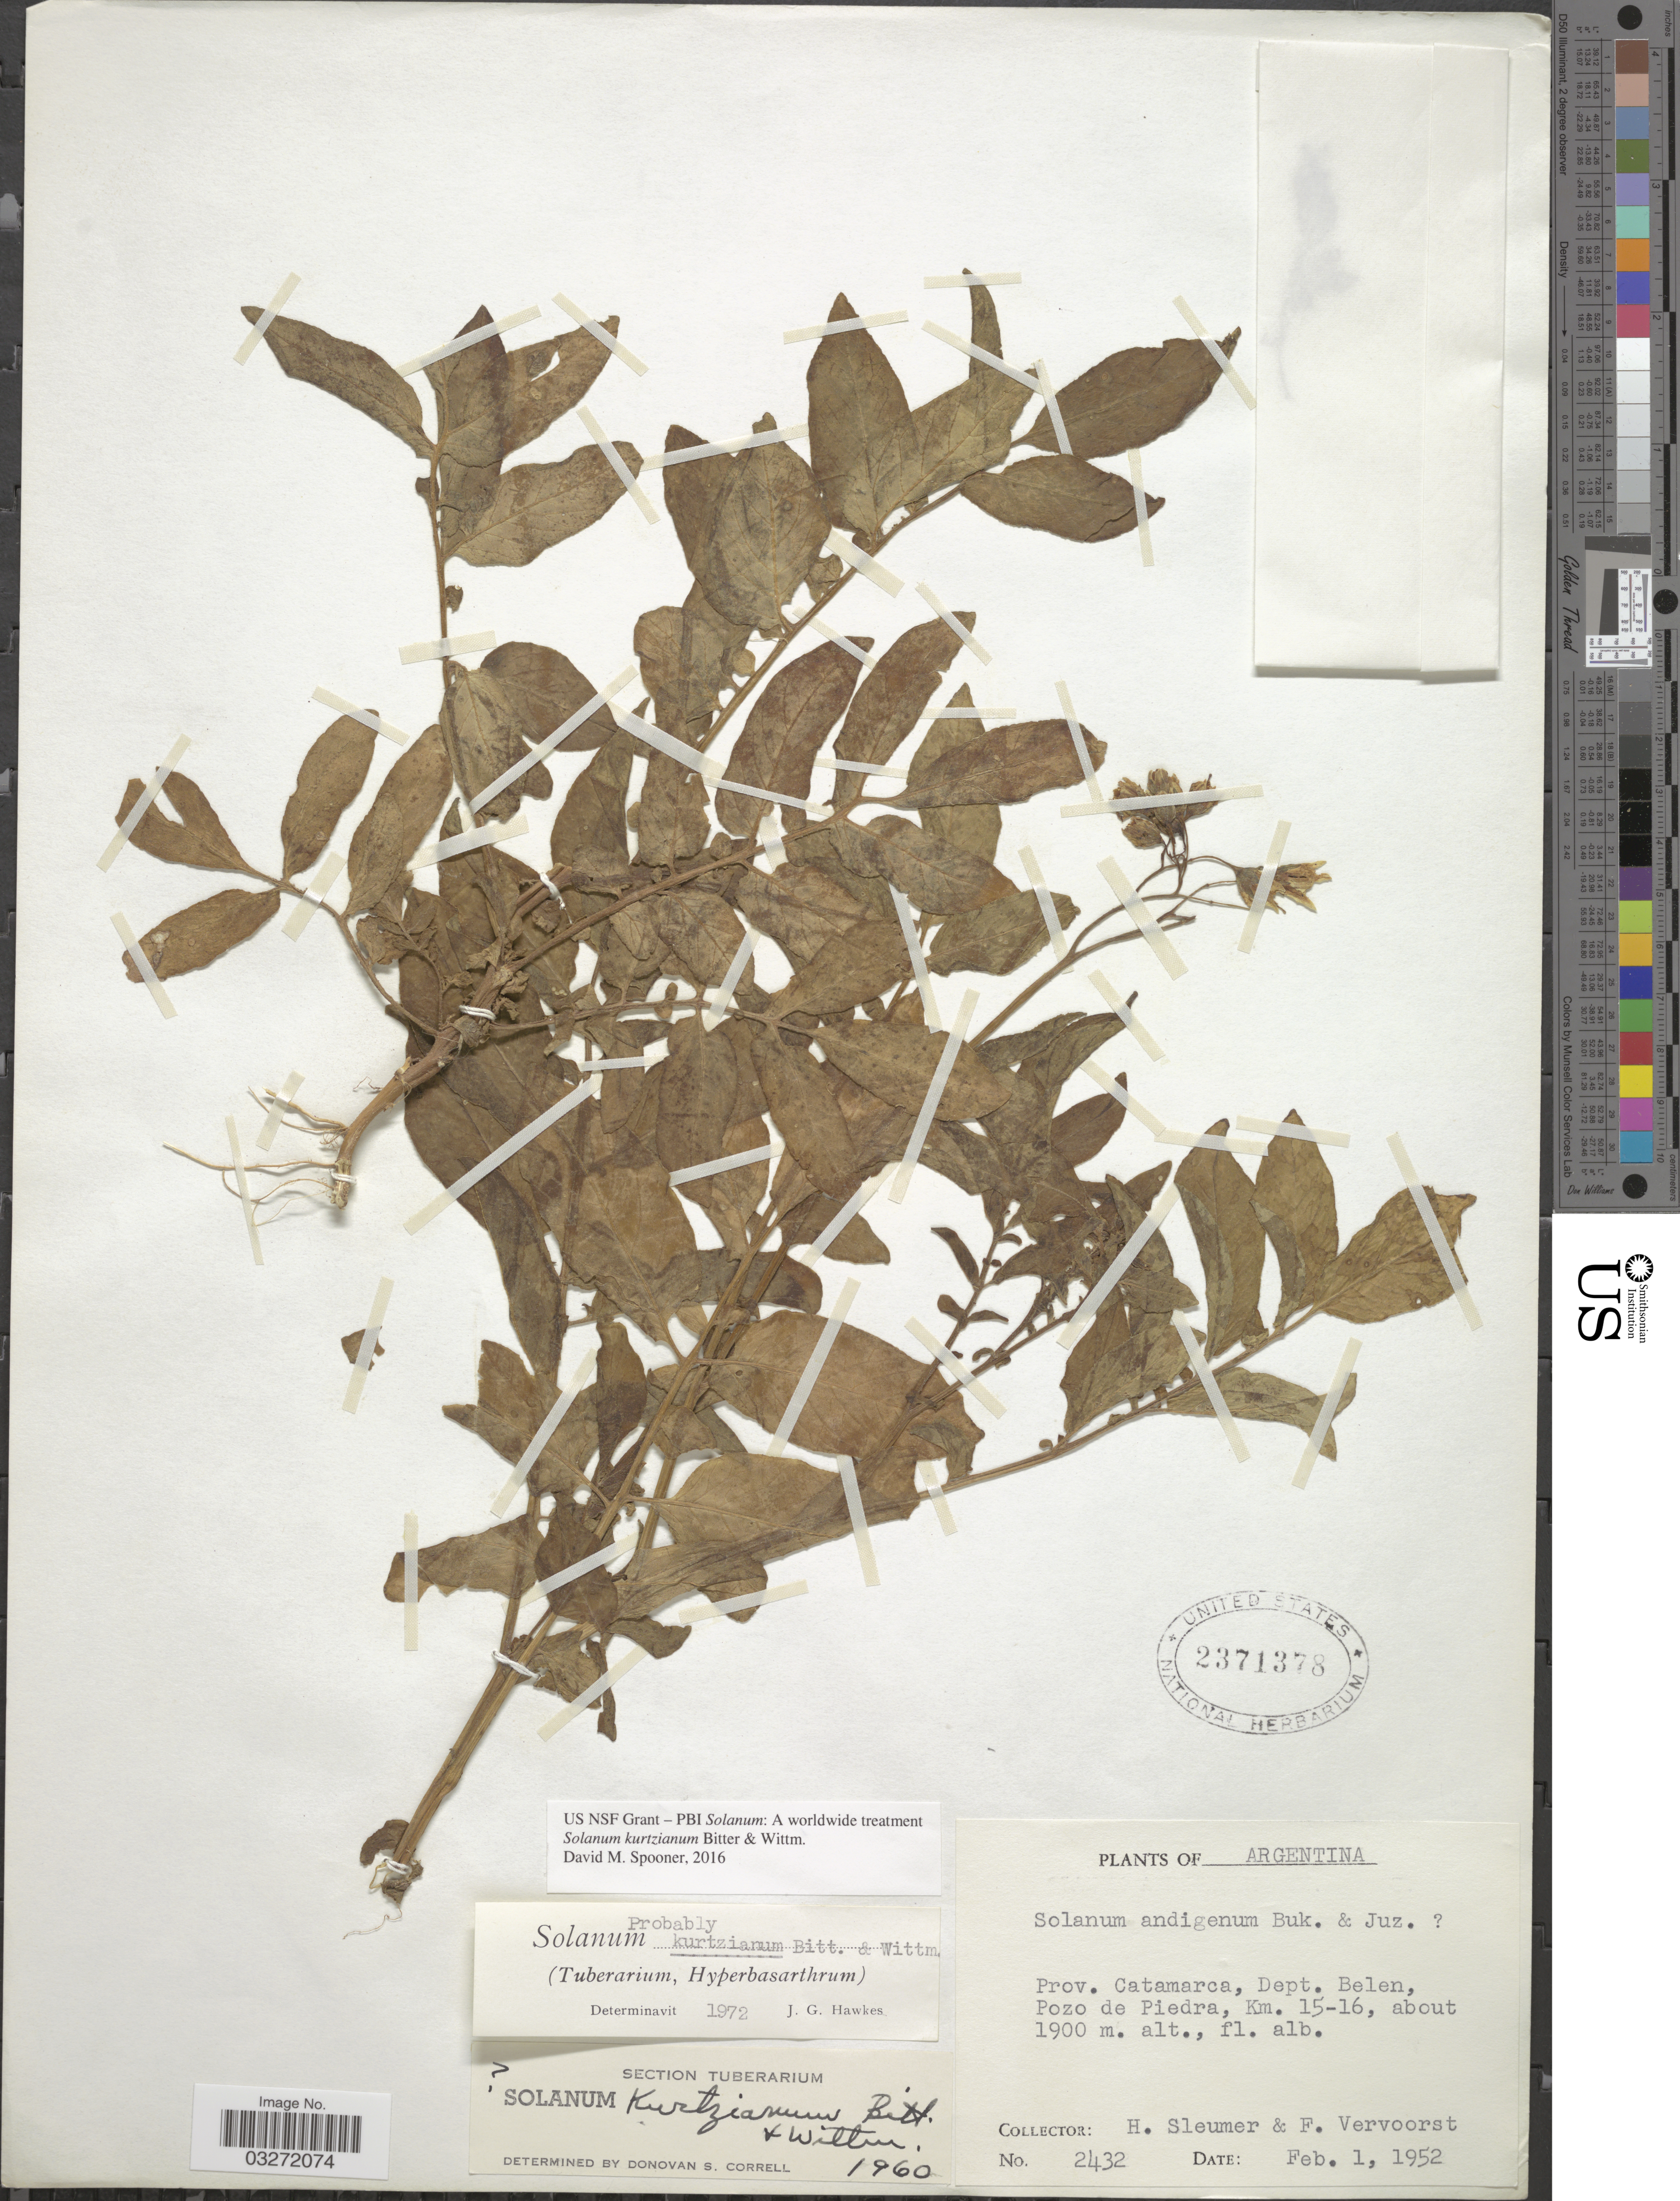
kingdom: Plantae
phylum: Tracheophyta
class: Magnoliopsida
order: Solanales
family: Solanaceae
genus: Solanum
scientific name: Solanum kurtzianum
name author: Bitter & Wittm.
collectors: H. O. Sleumer & F. Vervoorst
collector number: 2432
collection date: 1952-02-01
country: Argentina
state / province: Catamarca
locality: Dept. Belen, Pozo de Piedra, Km. 15-16.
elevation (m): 1900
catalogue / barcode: US 2371378